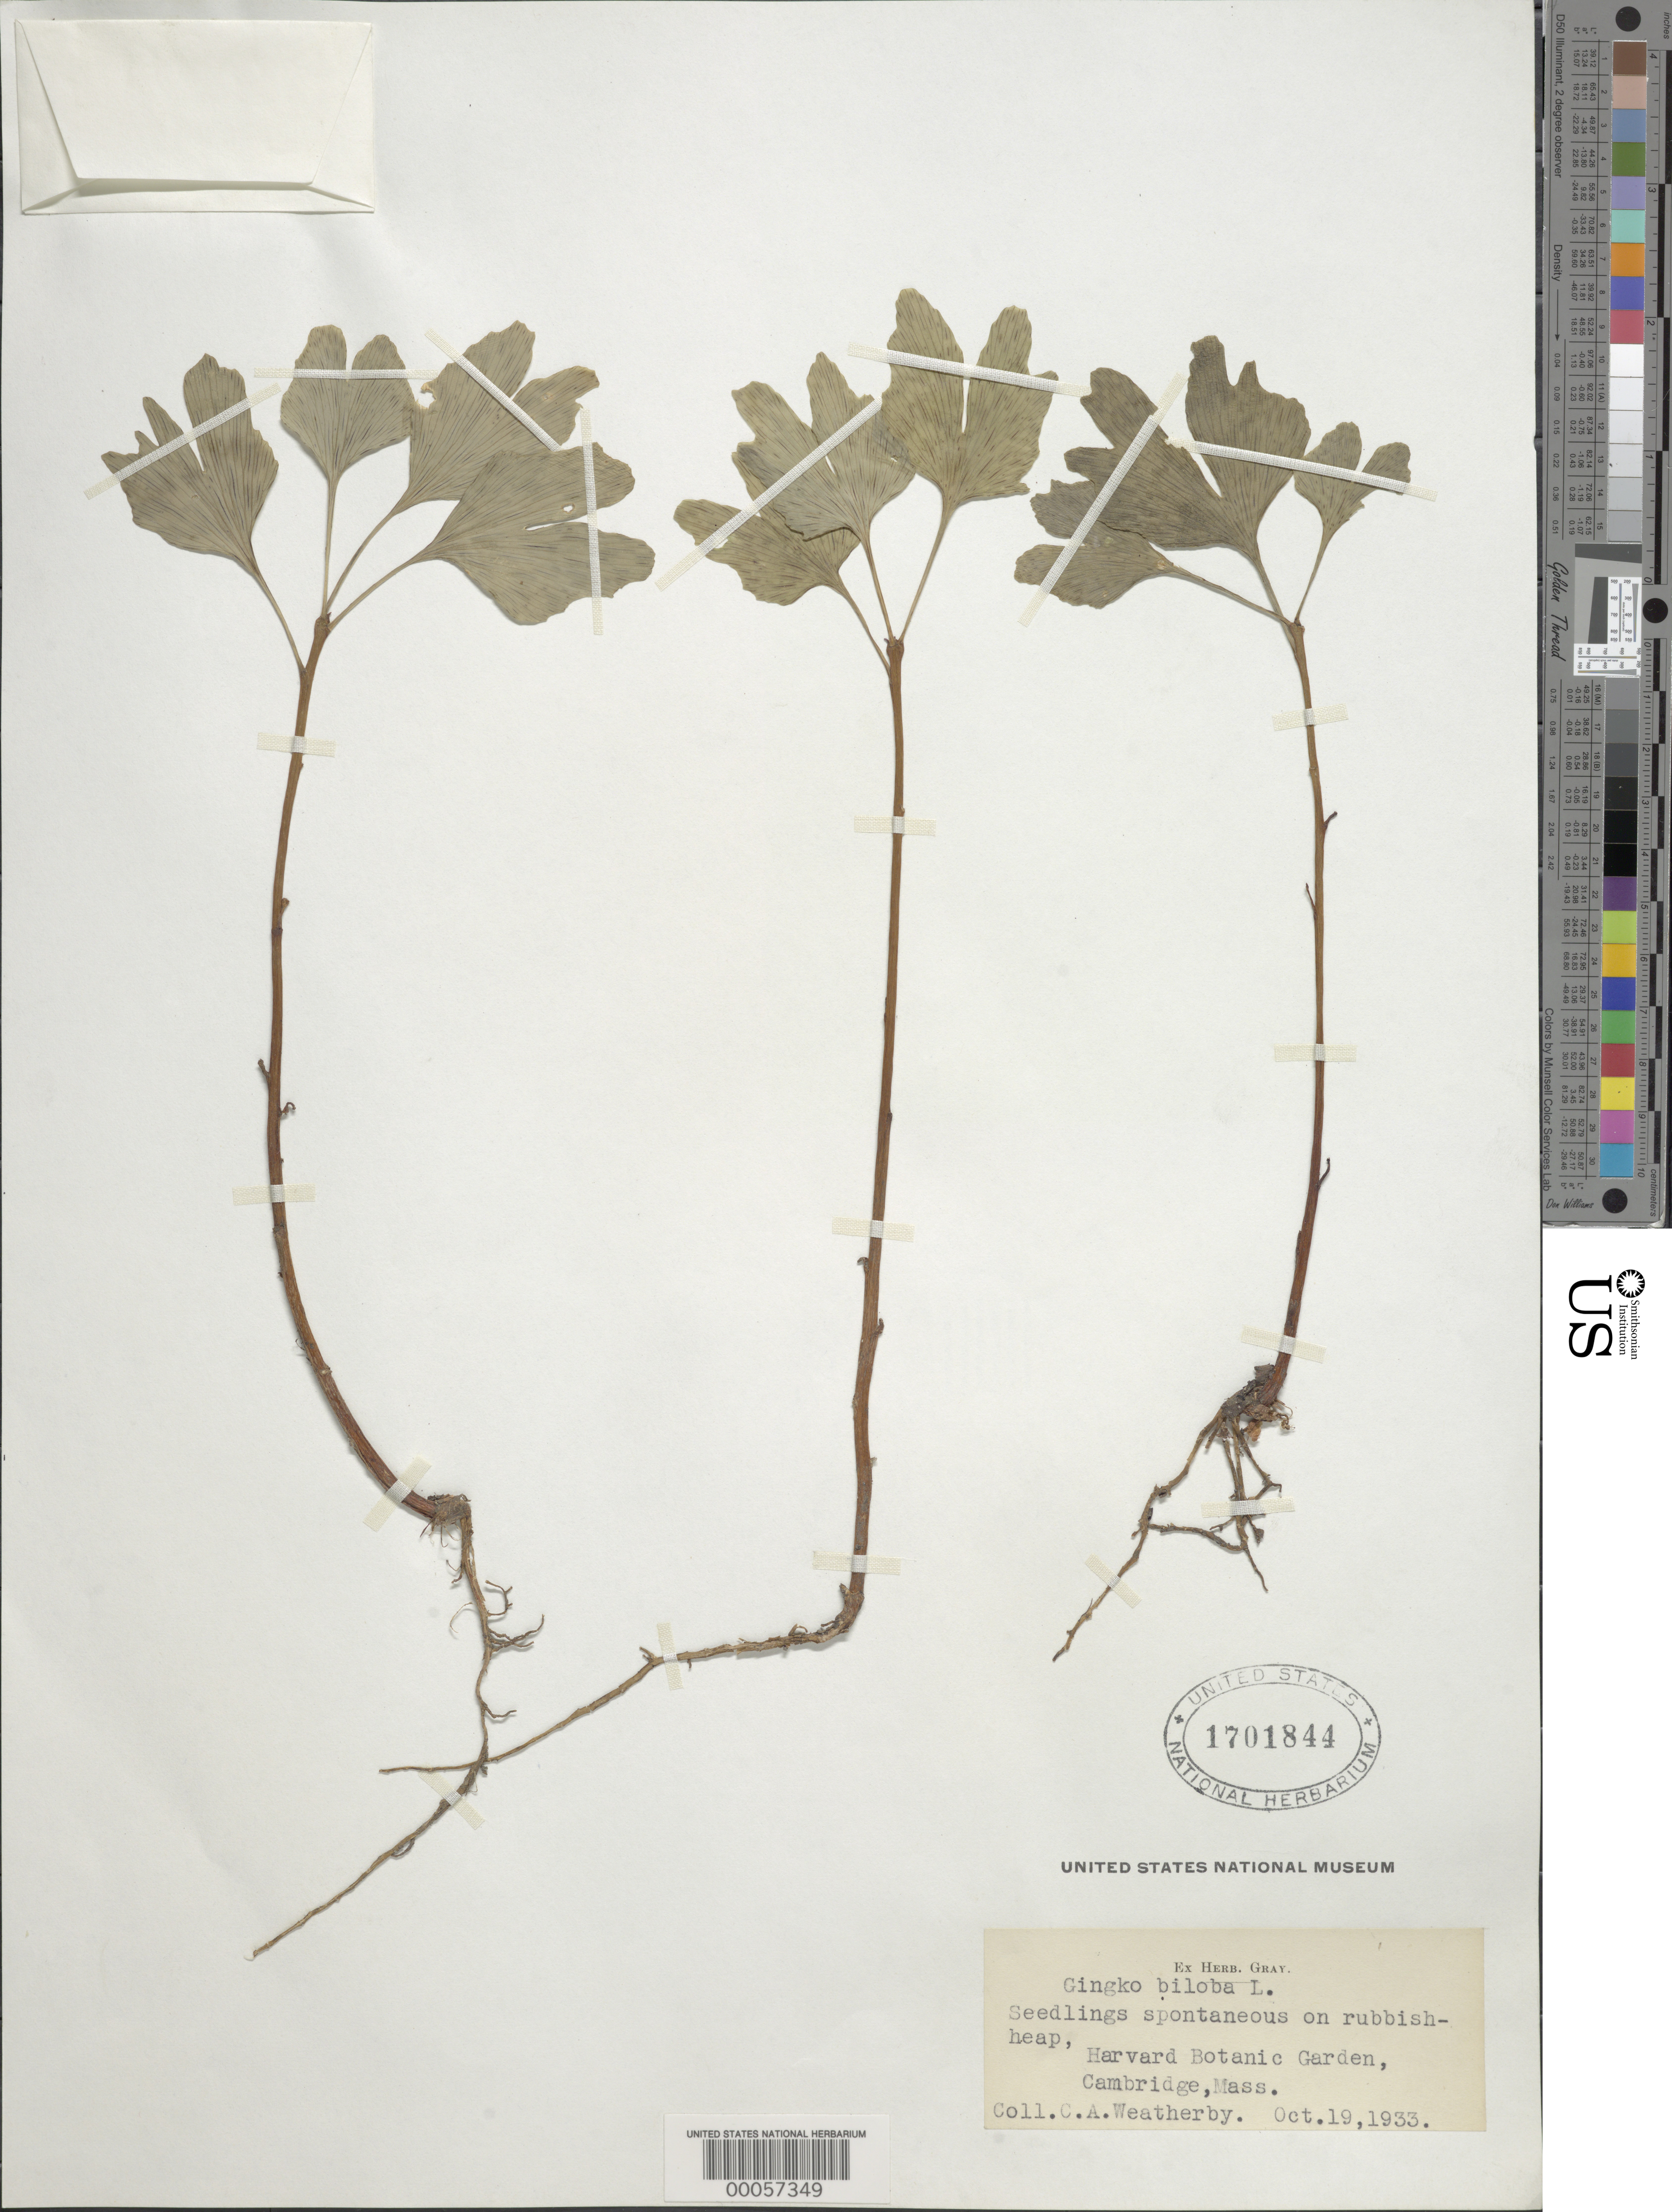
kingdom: Plantae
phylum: Tracheophyta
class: Ginkgoopsida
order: Ginkgoales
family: Ginkgoaceae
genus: Ginkgo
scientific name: Ginkgo biloba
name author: L.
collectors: C. A. Weatherby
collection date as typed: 19 Oct 1933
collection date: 1933-10-19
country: United States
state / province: Massachusetts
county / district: Middlesex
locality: Harvard botanic garden, cambridge.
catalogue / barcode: US 1701844